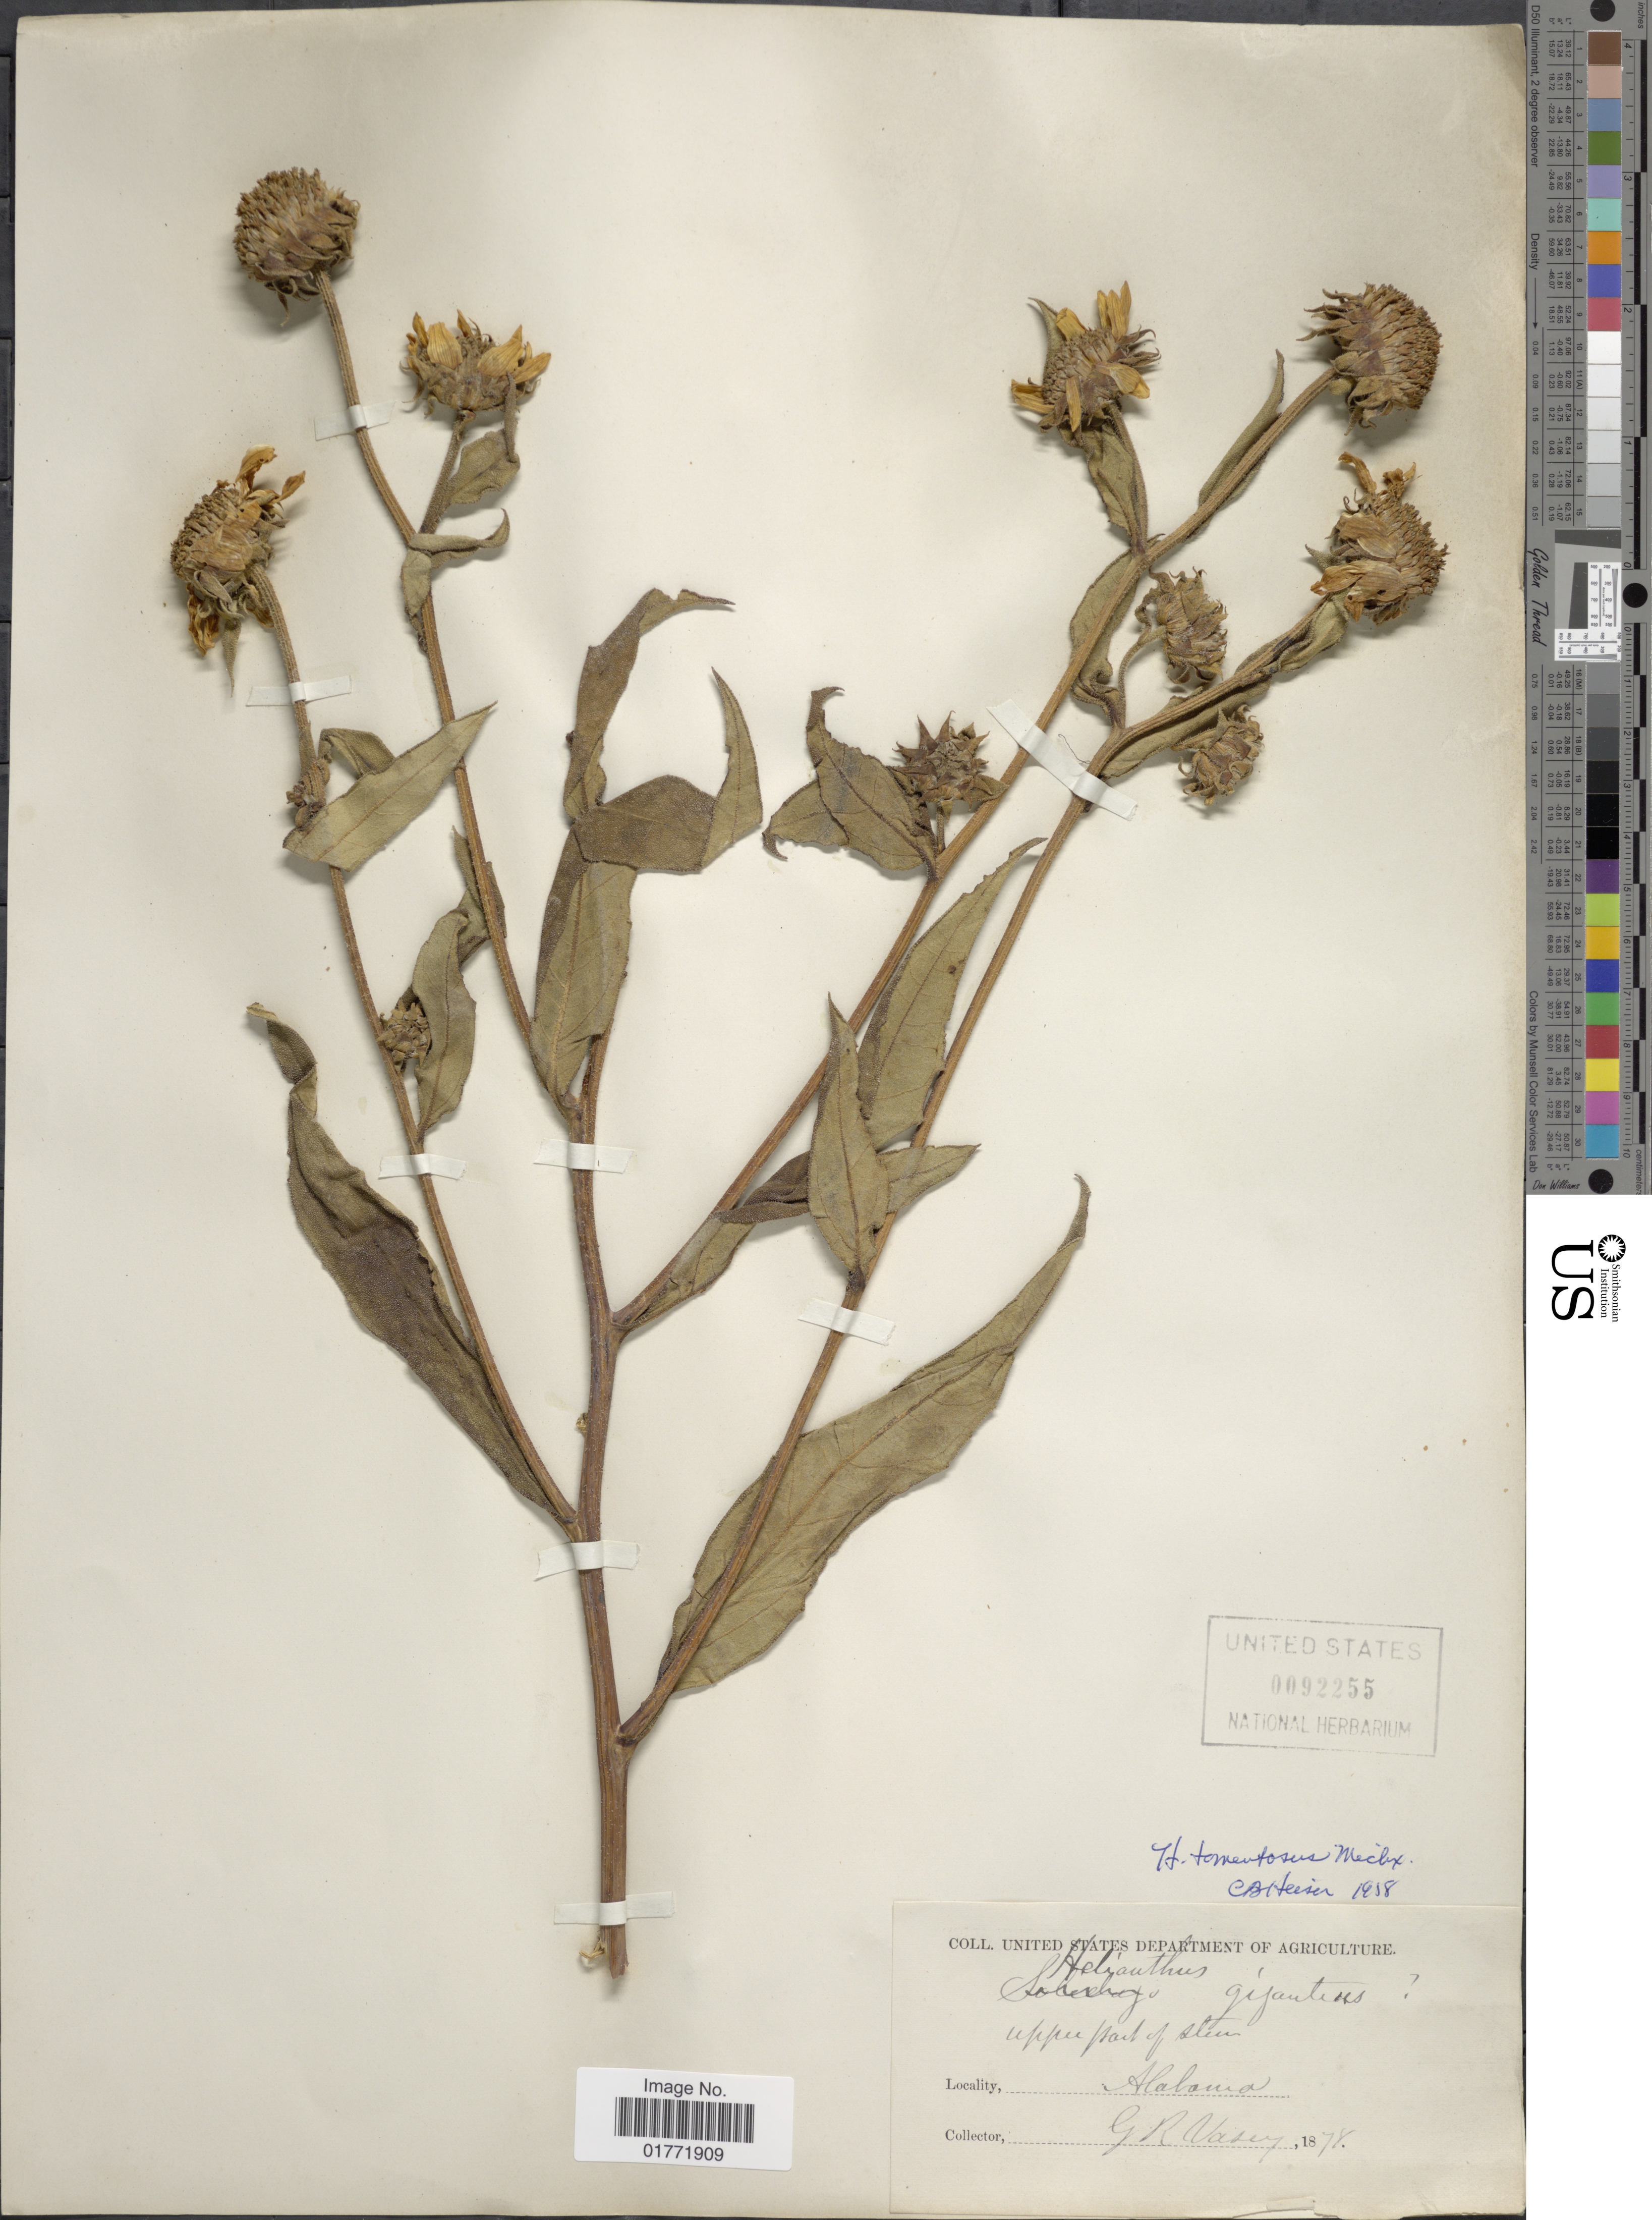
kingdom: Plantae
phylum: Tracheophyta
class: Magnoliopsida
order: Asterales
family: Asteraceae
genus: Helianthus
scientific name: Helianthus tomentosus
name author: Michx.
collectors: G. R. Vasey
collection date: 1878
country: United States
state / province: Alabama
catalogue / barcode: US 92255